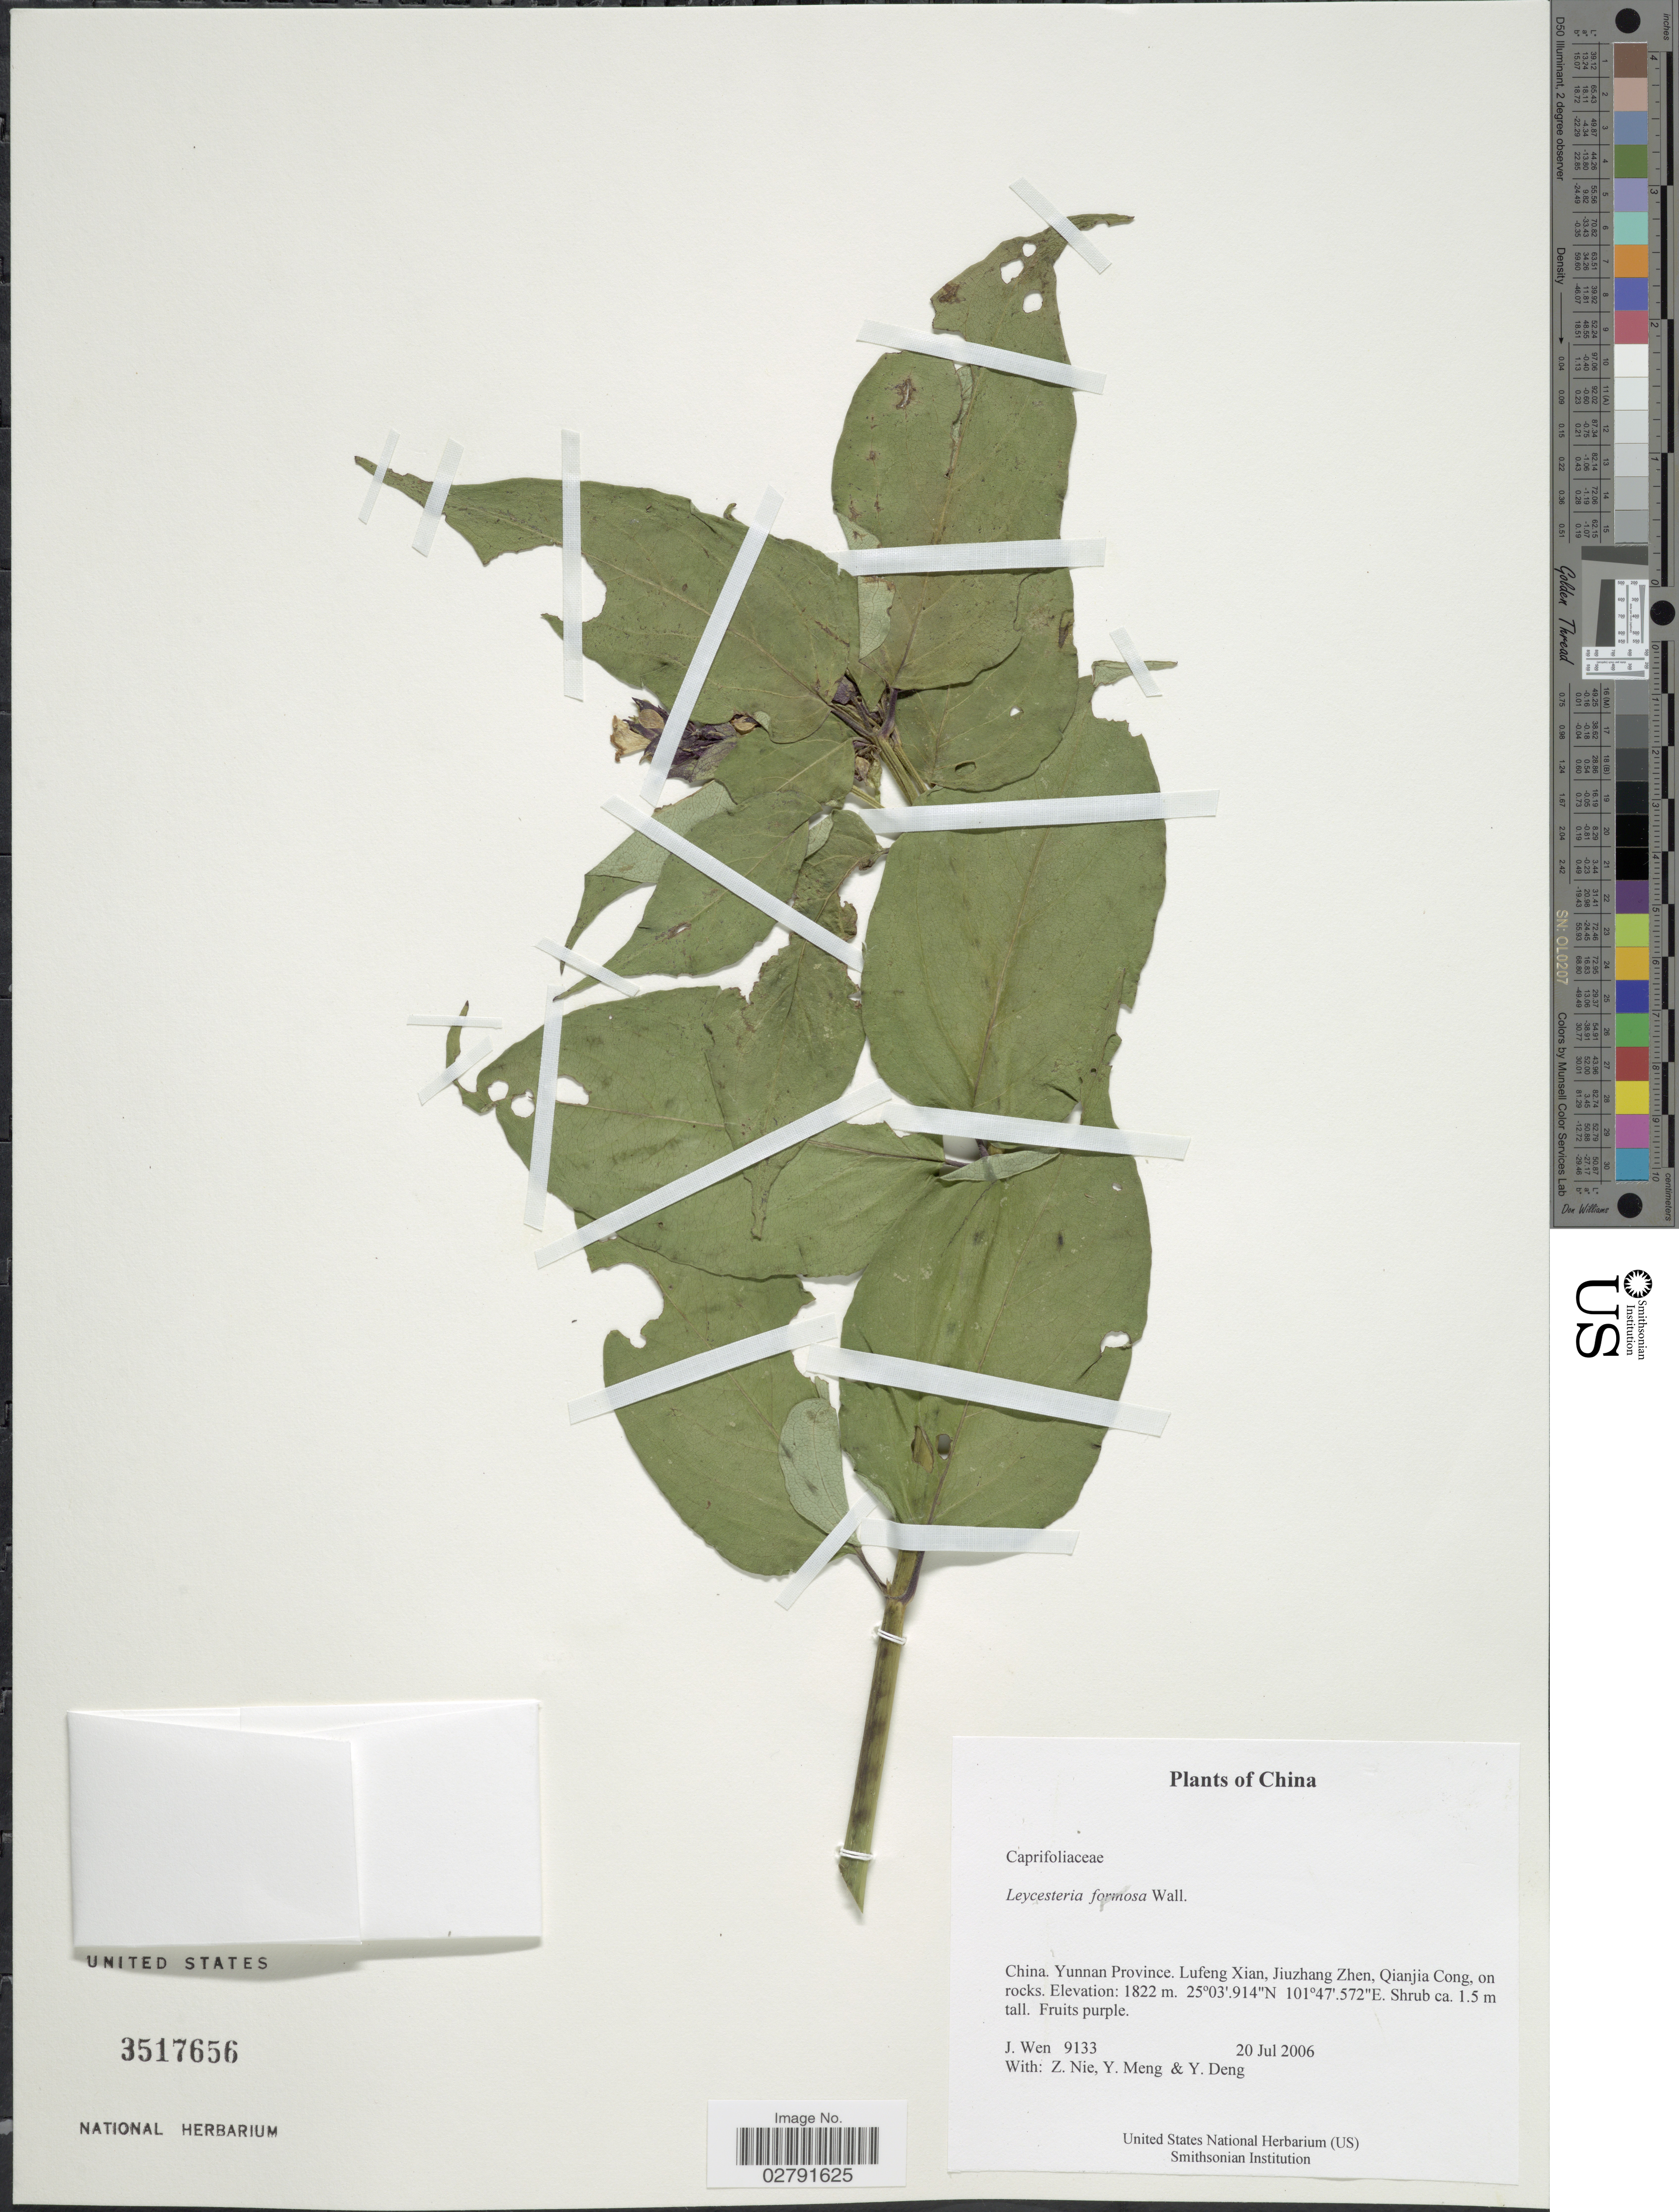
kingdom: Plantae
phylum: Tracheophyta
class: Magnoliopsida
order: Dipsacales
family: Caprifoliaceae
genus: Leycesteria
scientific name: Leycesteria formosa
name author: Wall.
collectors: J. Wen, Z. Nie, Y. Meng & Y. Deng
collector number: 9133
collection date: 2006-07-20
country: China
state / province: Yunnan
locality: Yunnan Province. Lufeng Xian, Jiuzhang Zhen, Qianjia Cong, on rocks.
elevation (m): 1882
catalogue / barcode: US 3517656